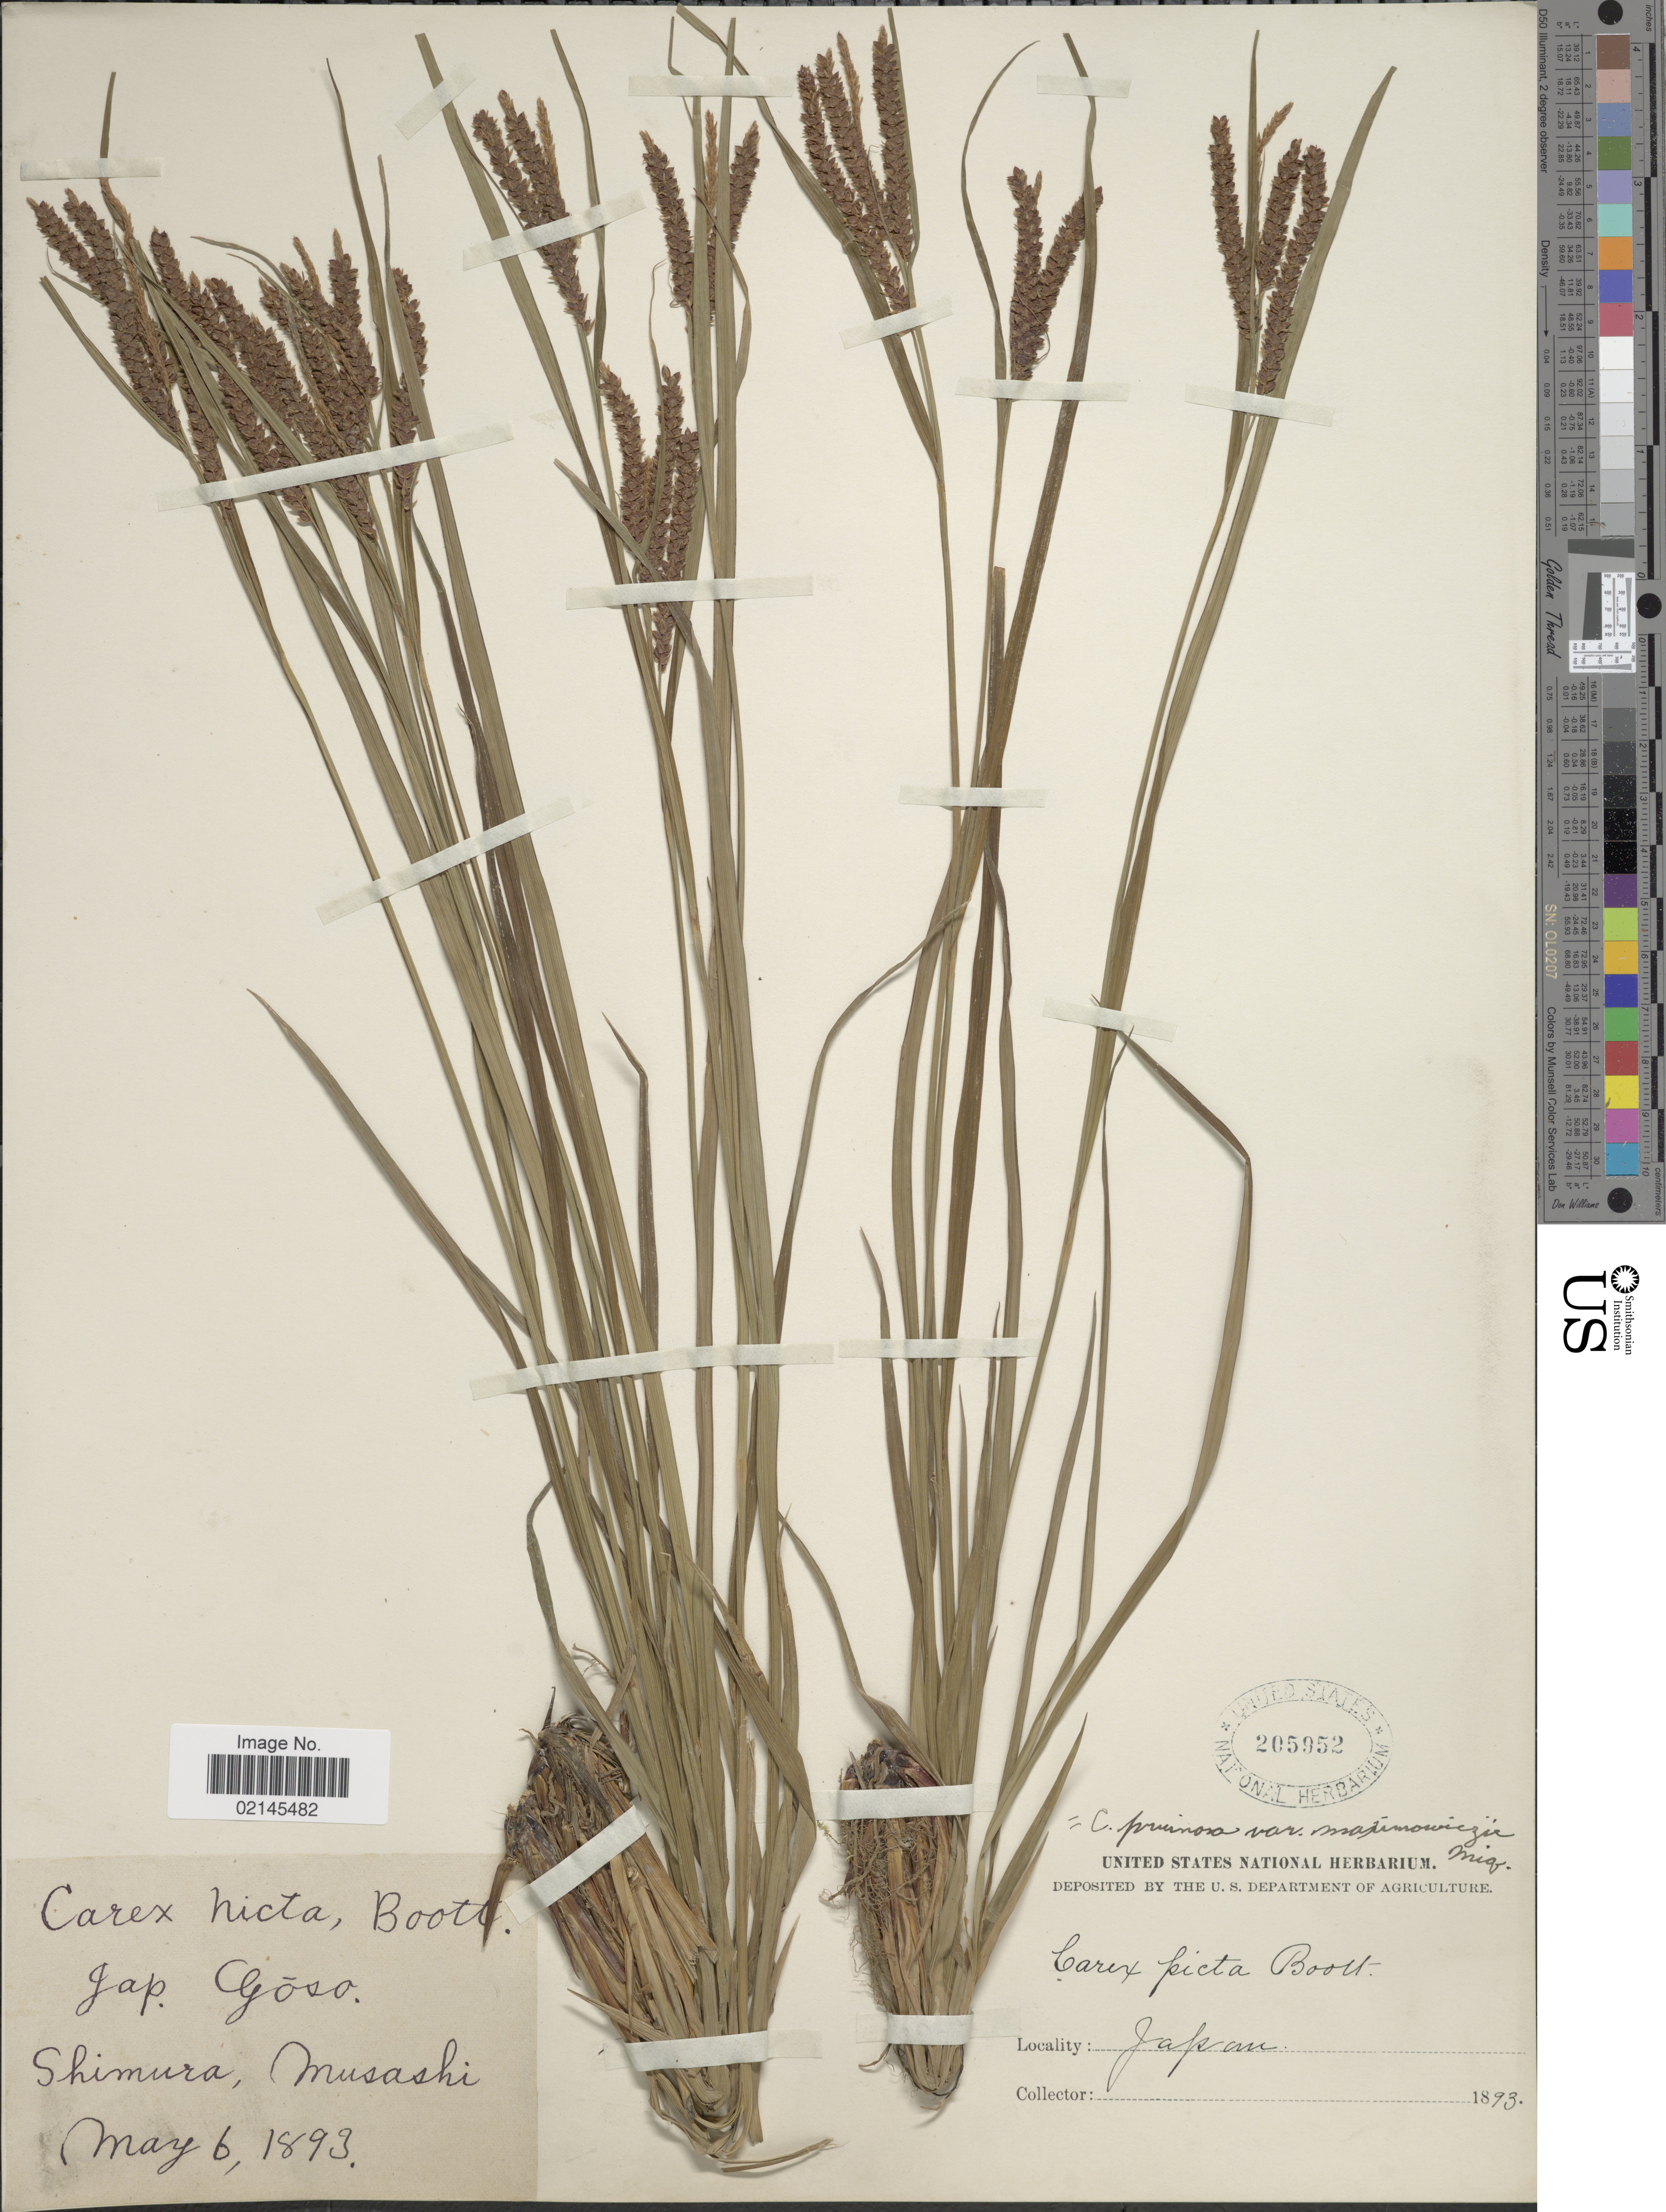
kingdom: Plantae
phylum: Tracheophyta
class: Liliopsida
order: Poales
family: Cyperaceae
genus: Carex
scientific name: Carex pruinosa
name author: Boott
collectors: ex herb. U. S. Department of Agriculture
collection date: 1893-05-06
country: Japan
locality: Shimura, Musashi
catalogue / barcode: US 205952